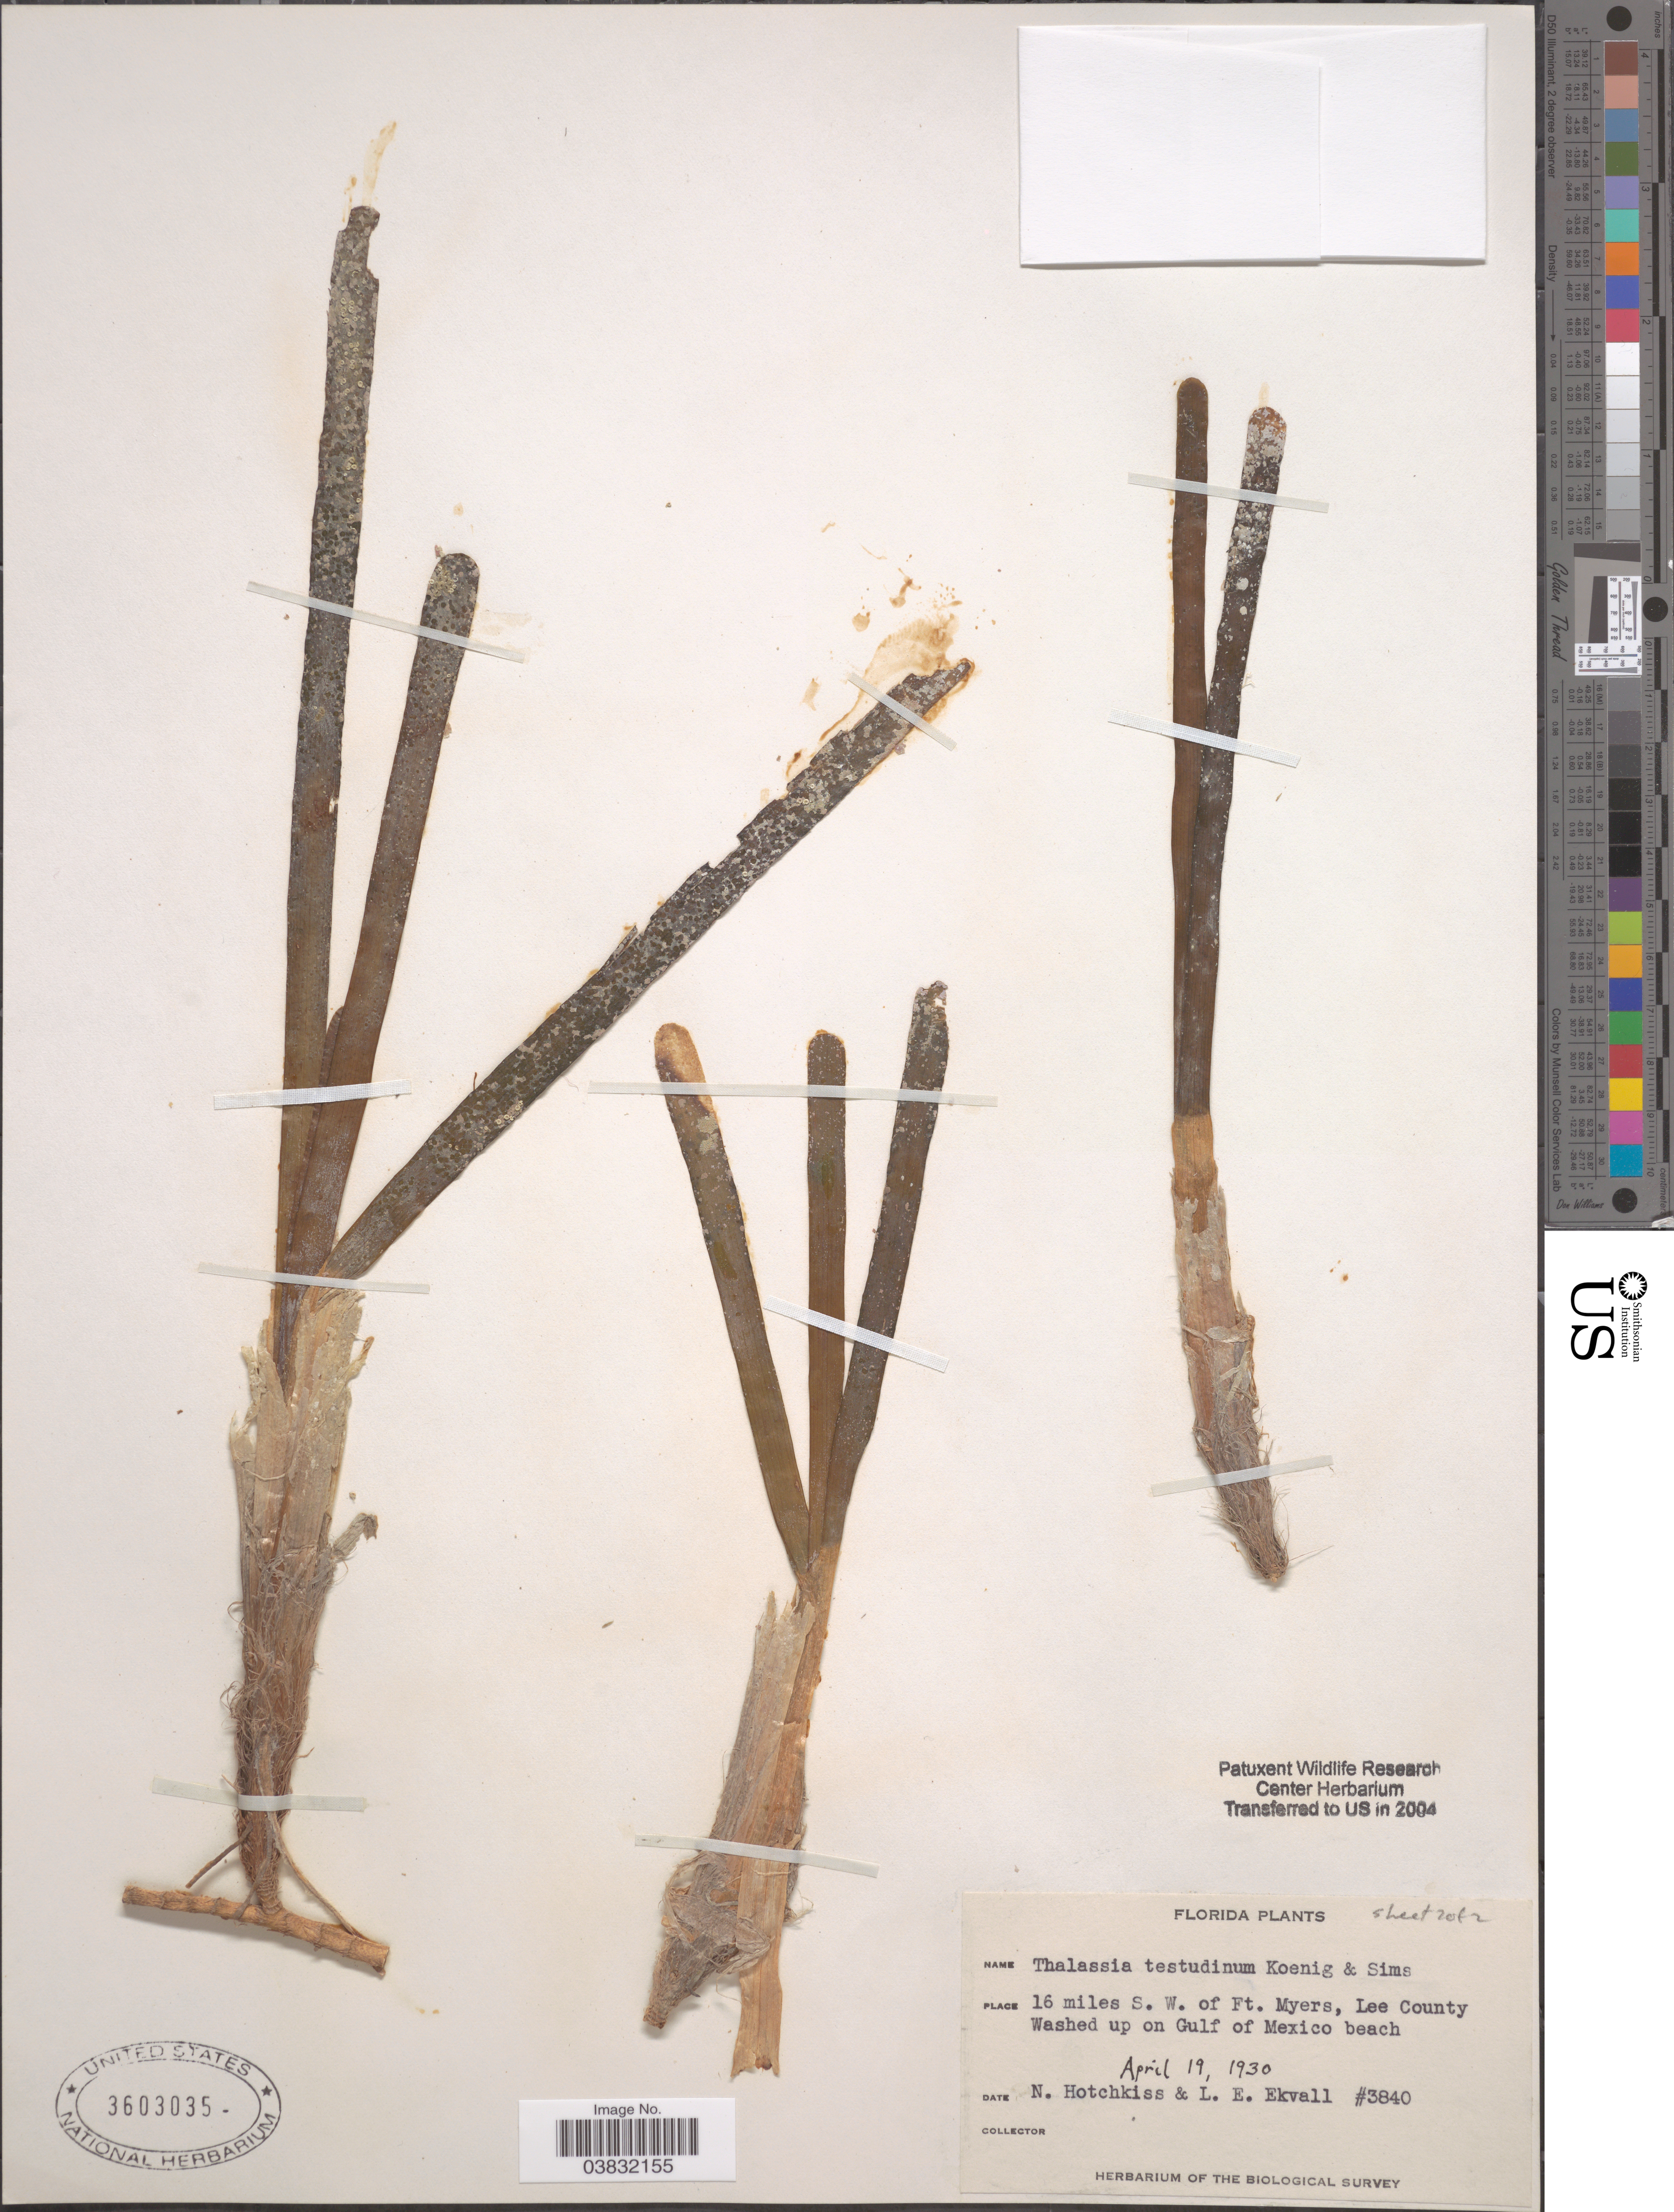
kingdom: Plantae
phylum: Tracheophyta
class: Liliopsida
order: Alismatales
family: Hydrocharitaceae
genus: Thalassia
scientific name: Thalassia testudinum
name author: Banks & Sol. ex K.D. Koenig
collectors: N. Hotchkiss & L. Ekvall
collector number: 3840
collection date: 1930-04-19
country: United States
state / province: Florida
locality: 16 miles S.W. of Ft. Myers, Lee County. Washed up on Gulf of Mexico beach.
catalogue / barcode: US 3603035